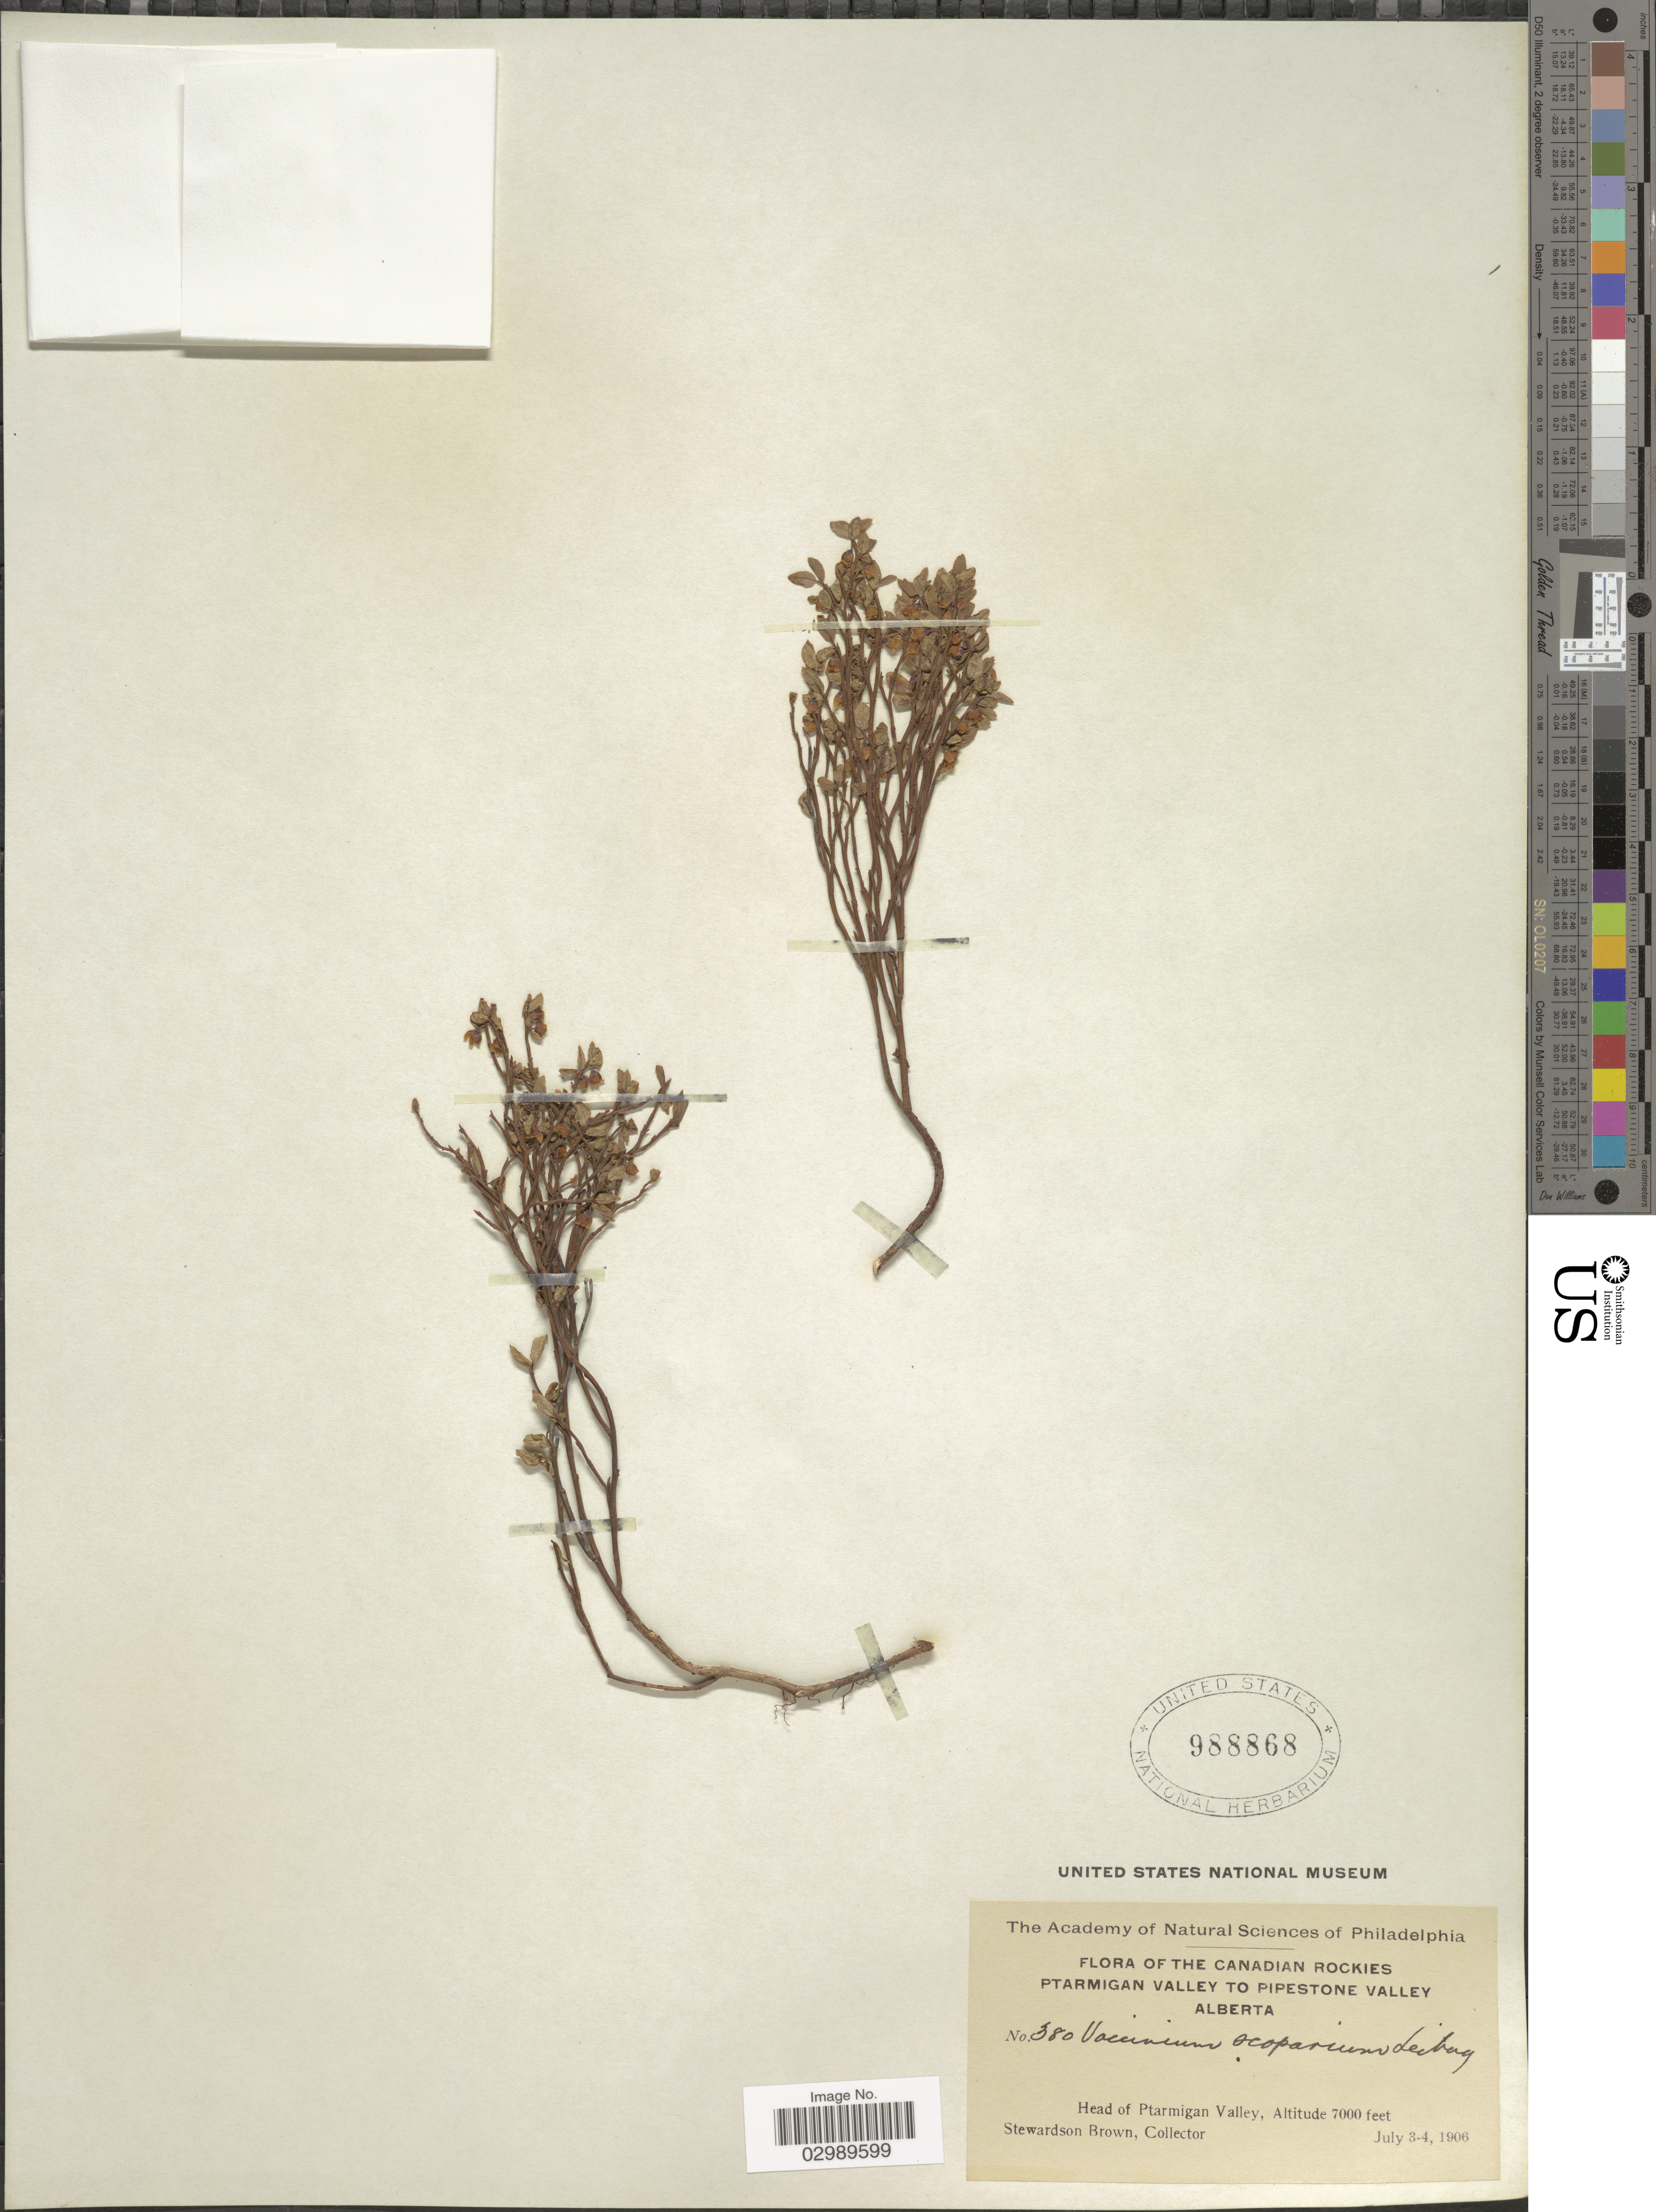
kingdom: Plantae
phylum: Tracheophyta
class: Magnoliopsida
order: Ericales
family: Ericaceae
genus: Vaccinium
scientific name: Vaccinium scoparium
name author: Leiberg ex Coville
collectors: S. Brown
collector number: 380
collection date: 1906-07-03/1906-07-04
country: Canada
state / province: Alberta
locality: The Canadian Rockies, Ptarmigan Valley to Pipestone Valley, Head of Ptarmigan Valley.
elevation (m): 2134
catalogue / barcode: US 988868